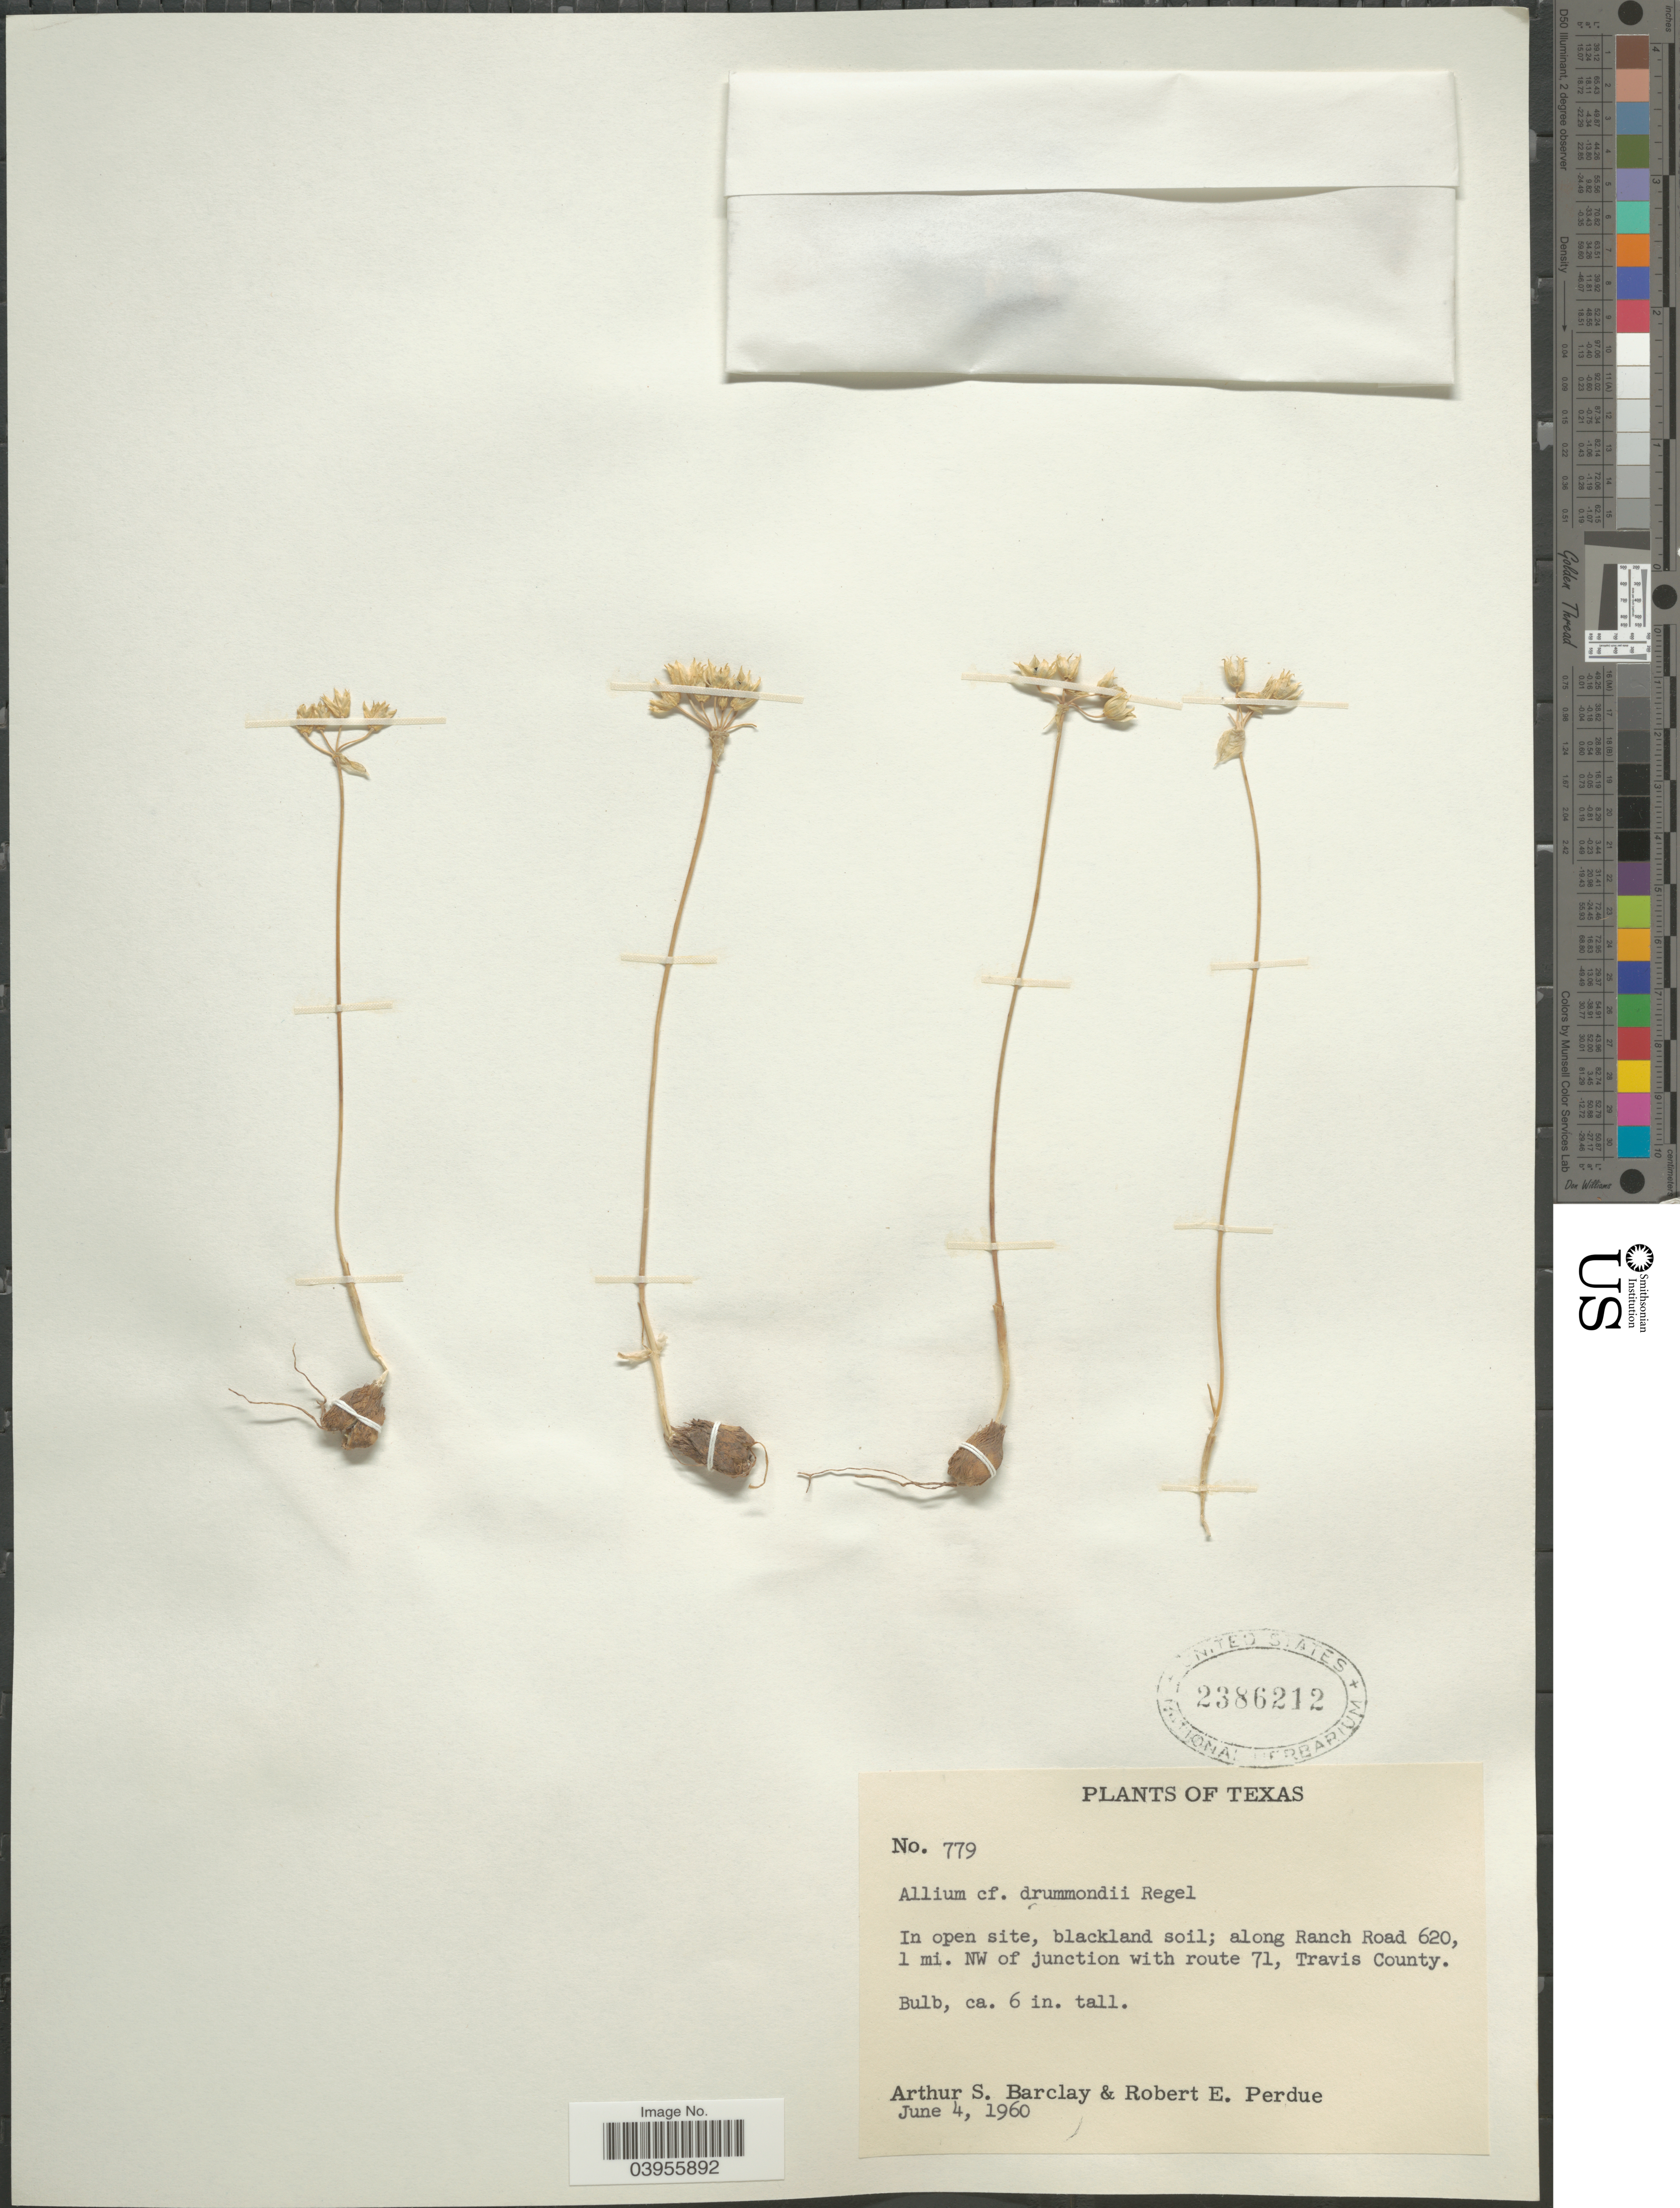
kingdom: Plantae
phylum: Tracheophyta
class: Liliopsida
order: Asparagales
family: Amaryllidaceae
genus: Allium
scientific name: Allium drummondii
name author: Regel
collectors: A. S. Barclay & R. E. Perdue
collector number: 779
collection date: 1960-06-04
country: United States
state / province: Texas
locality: Along Ranch Road 620, 1 mi. NW of junction with route 71, Travis County.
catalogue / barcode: US 2386212